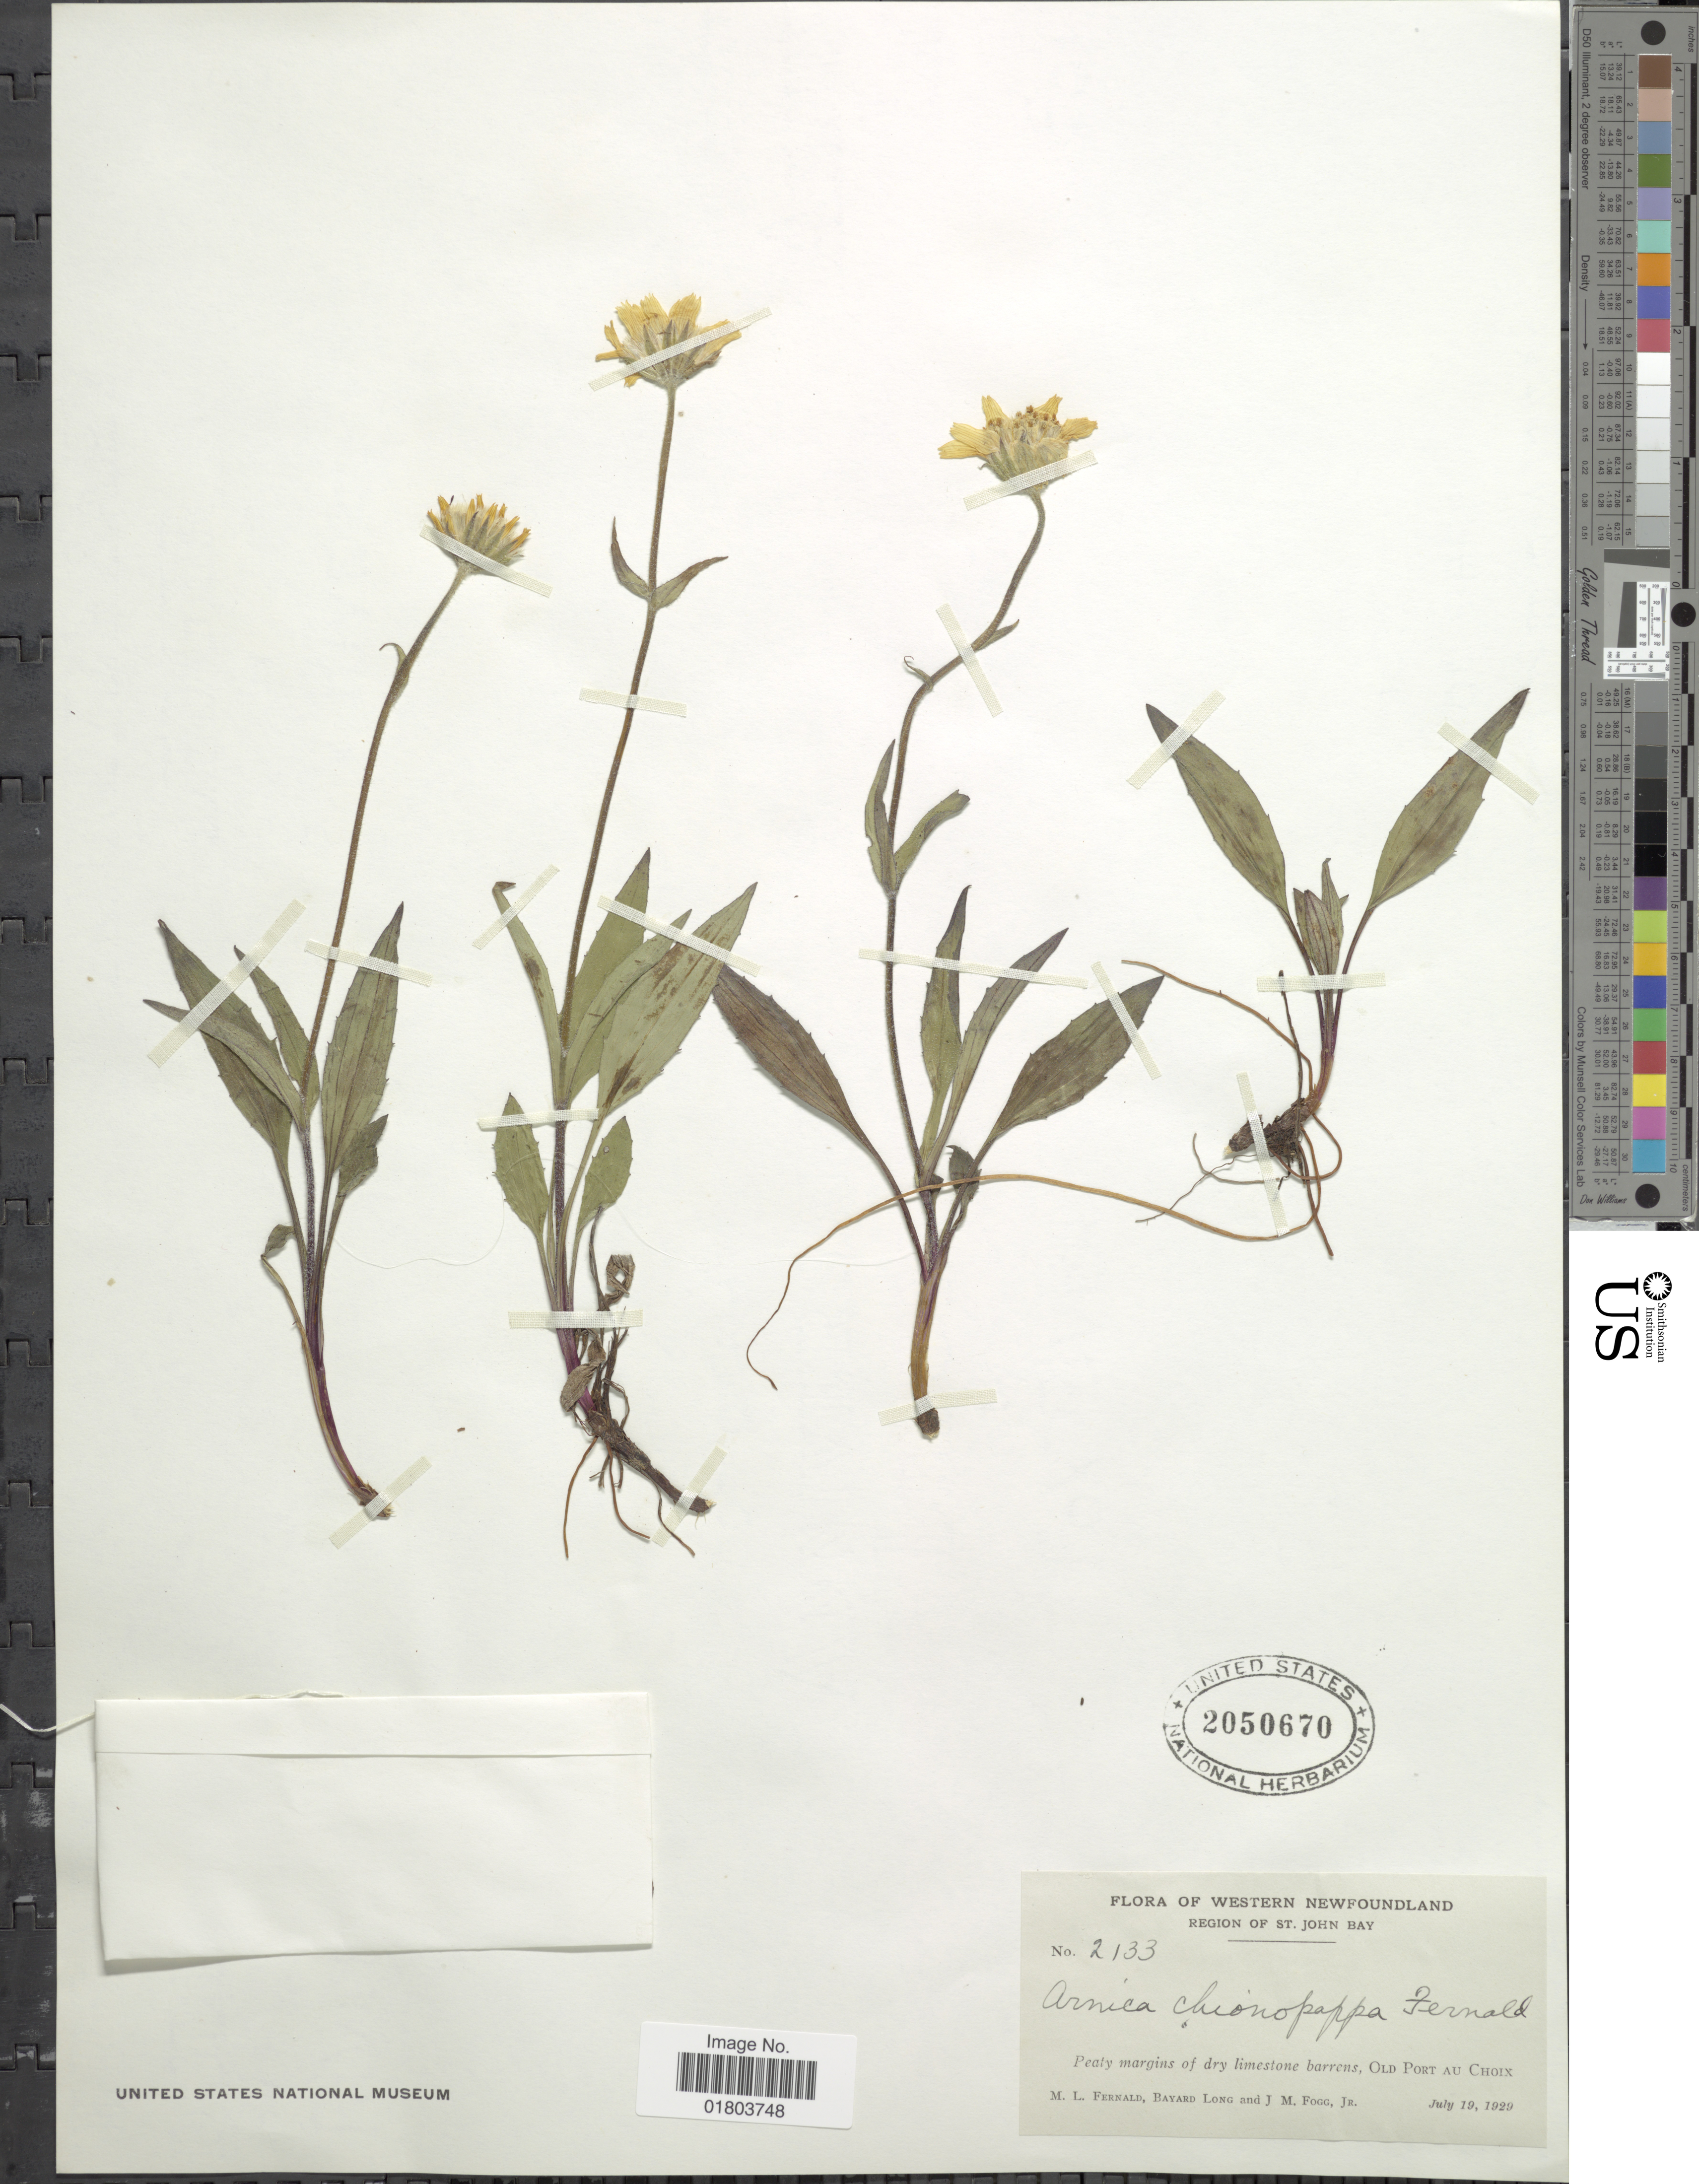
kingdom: Plantae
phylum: Tracheophyta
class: Magnoliopsida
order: Asterales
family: Asteraceae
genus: Arnica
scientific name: Arnica lonchophylla subsp. arnoglossa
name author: (Greene) Maguire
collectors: M. L. Fernald, B. Long & J. Fogg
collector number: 2133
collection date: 1929-07-19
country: Canada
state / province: Newfoundland and Labrador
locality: Western Newfoundland, Region of St. John Bay, Peaty margins of dry limestone barrens, Old Port Au Choix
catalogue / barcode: US 2050670